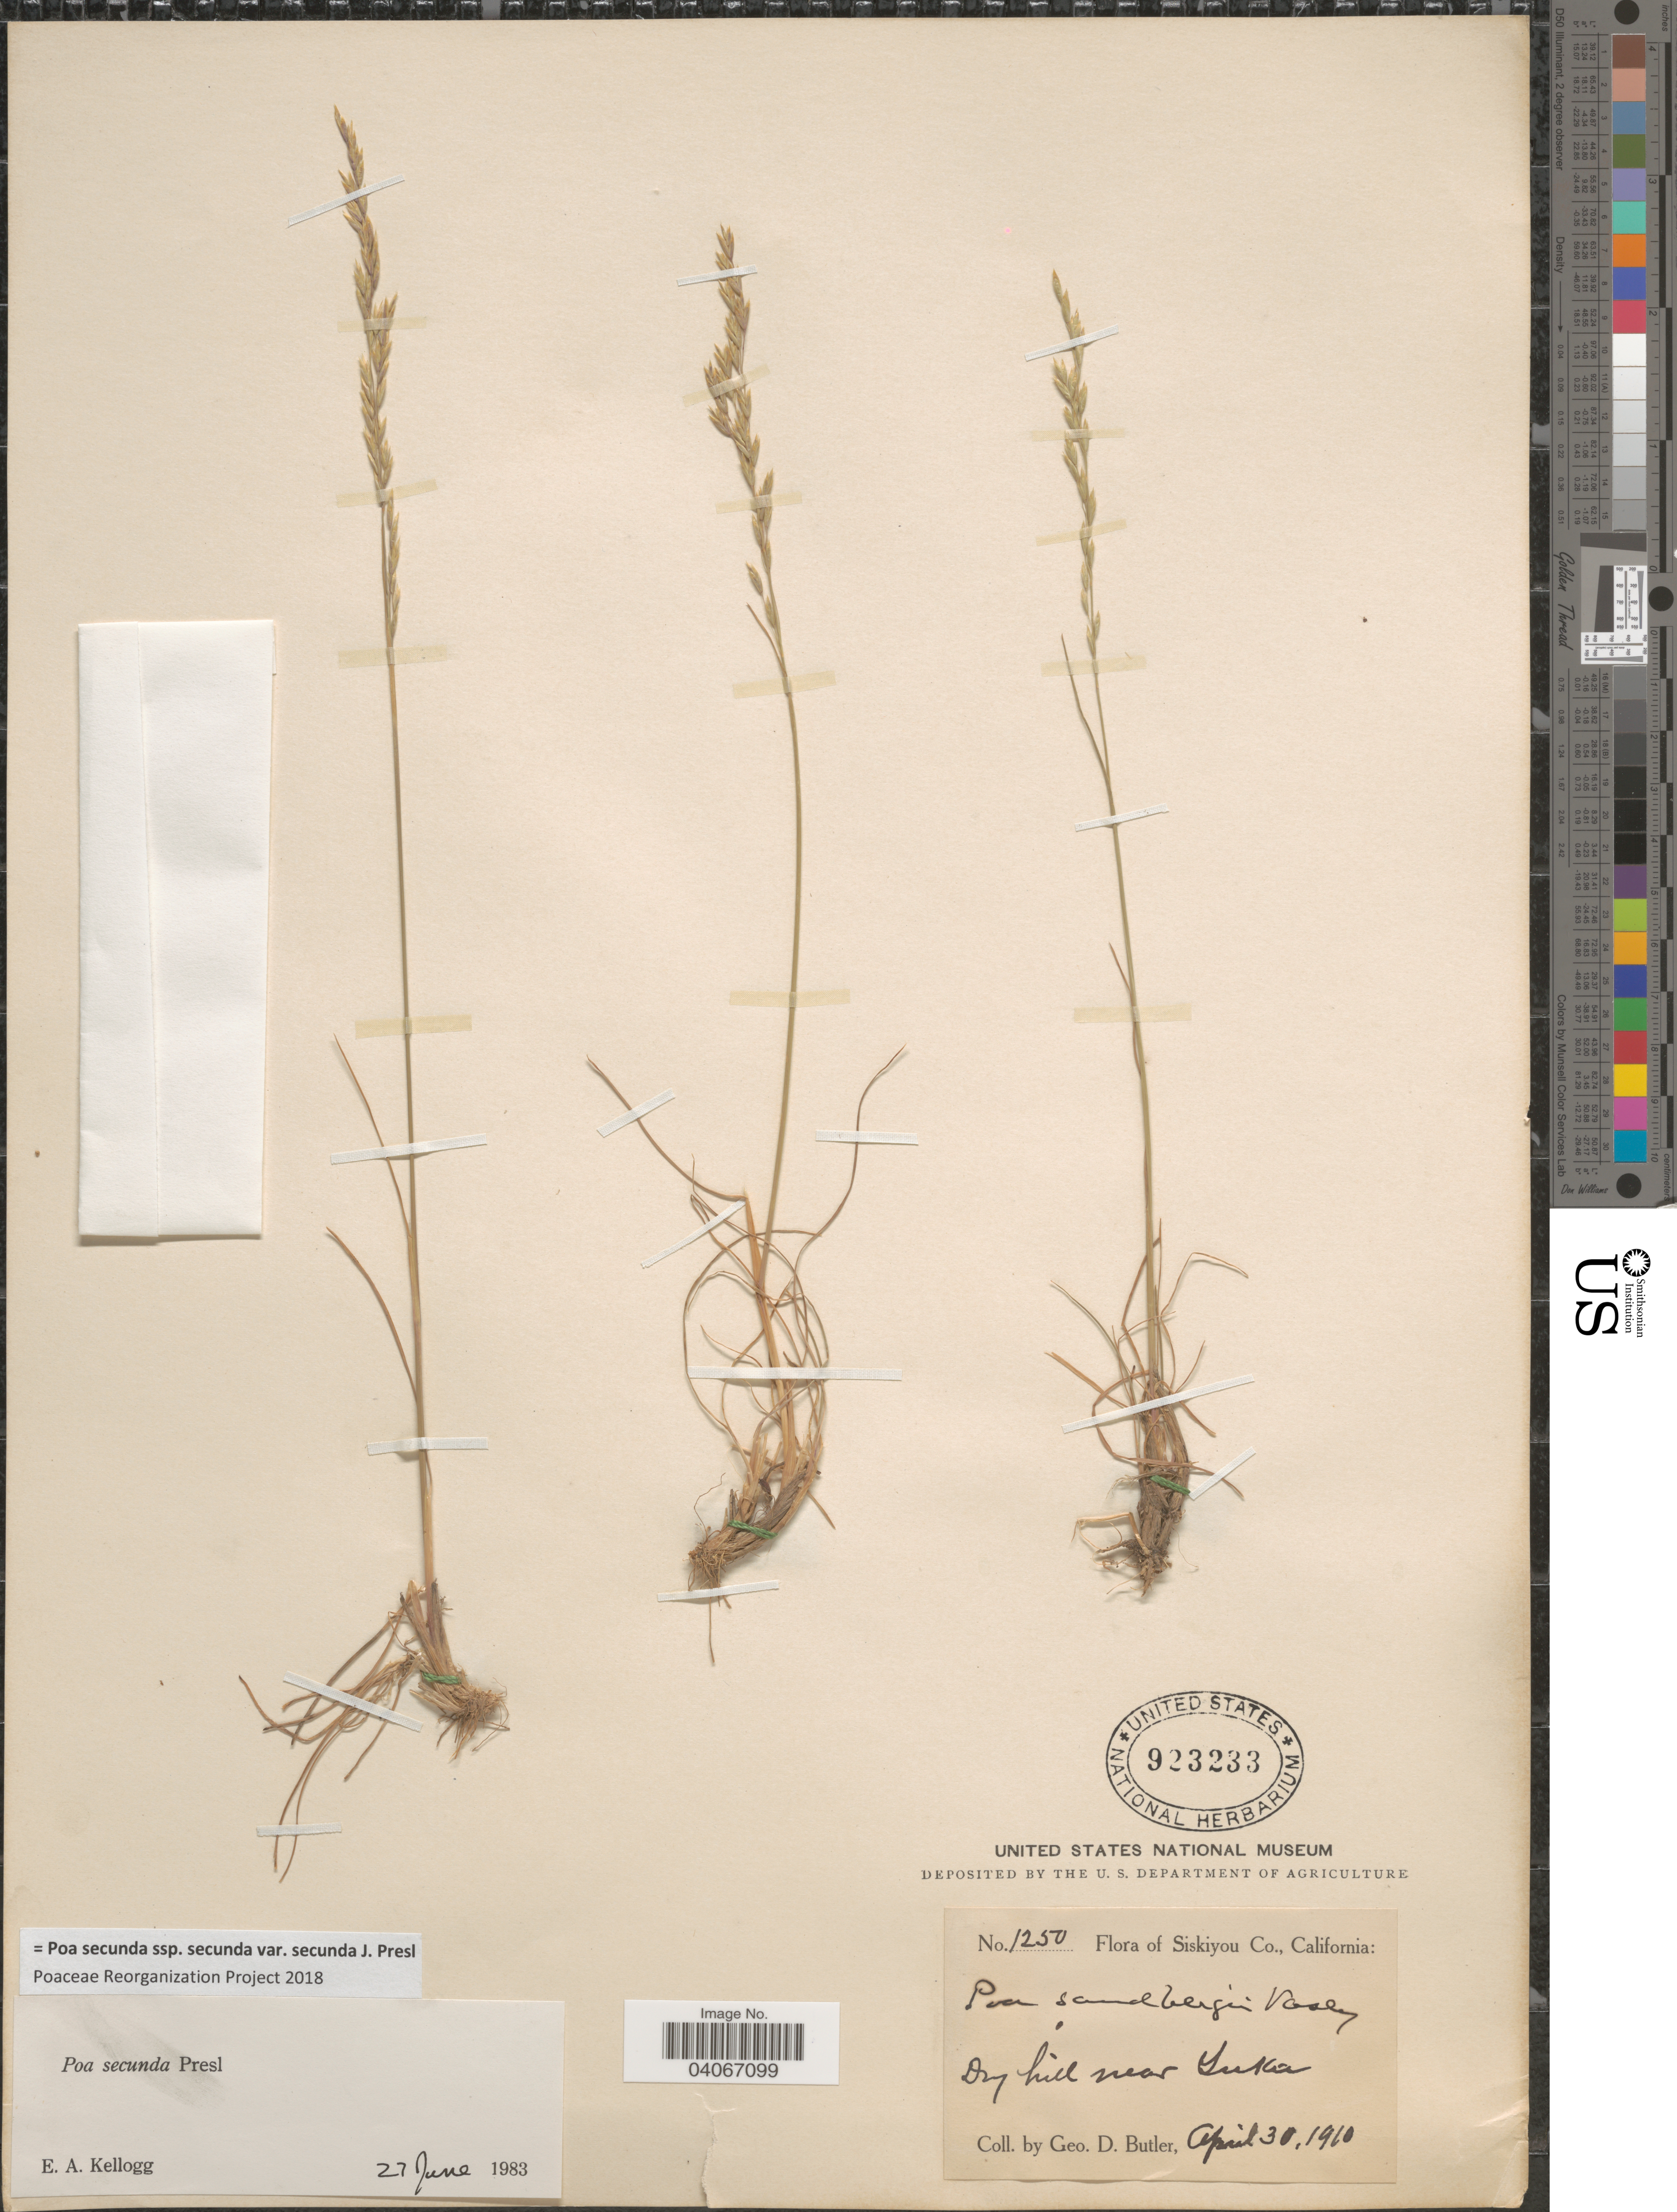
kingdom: Plantae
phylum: Tracheophyta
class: Liliopsida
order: Poales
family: Poaceae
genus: Poa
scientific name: Poa secunda subsp. secunda var. secunda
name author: J. Presl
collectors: G. D. Butler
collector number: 1250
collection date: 1910-04-30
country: United States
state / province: California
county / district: Siskiyou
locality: Siskiyou Co. Dry hill near Yreka.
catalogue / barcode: US 923233